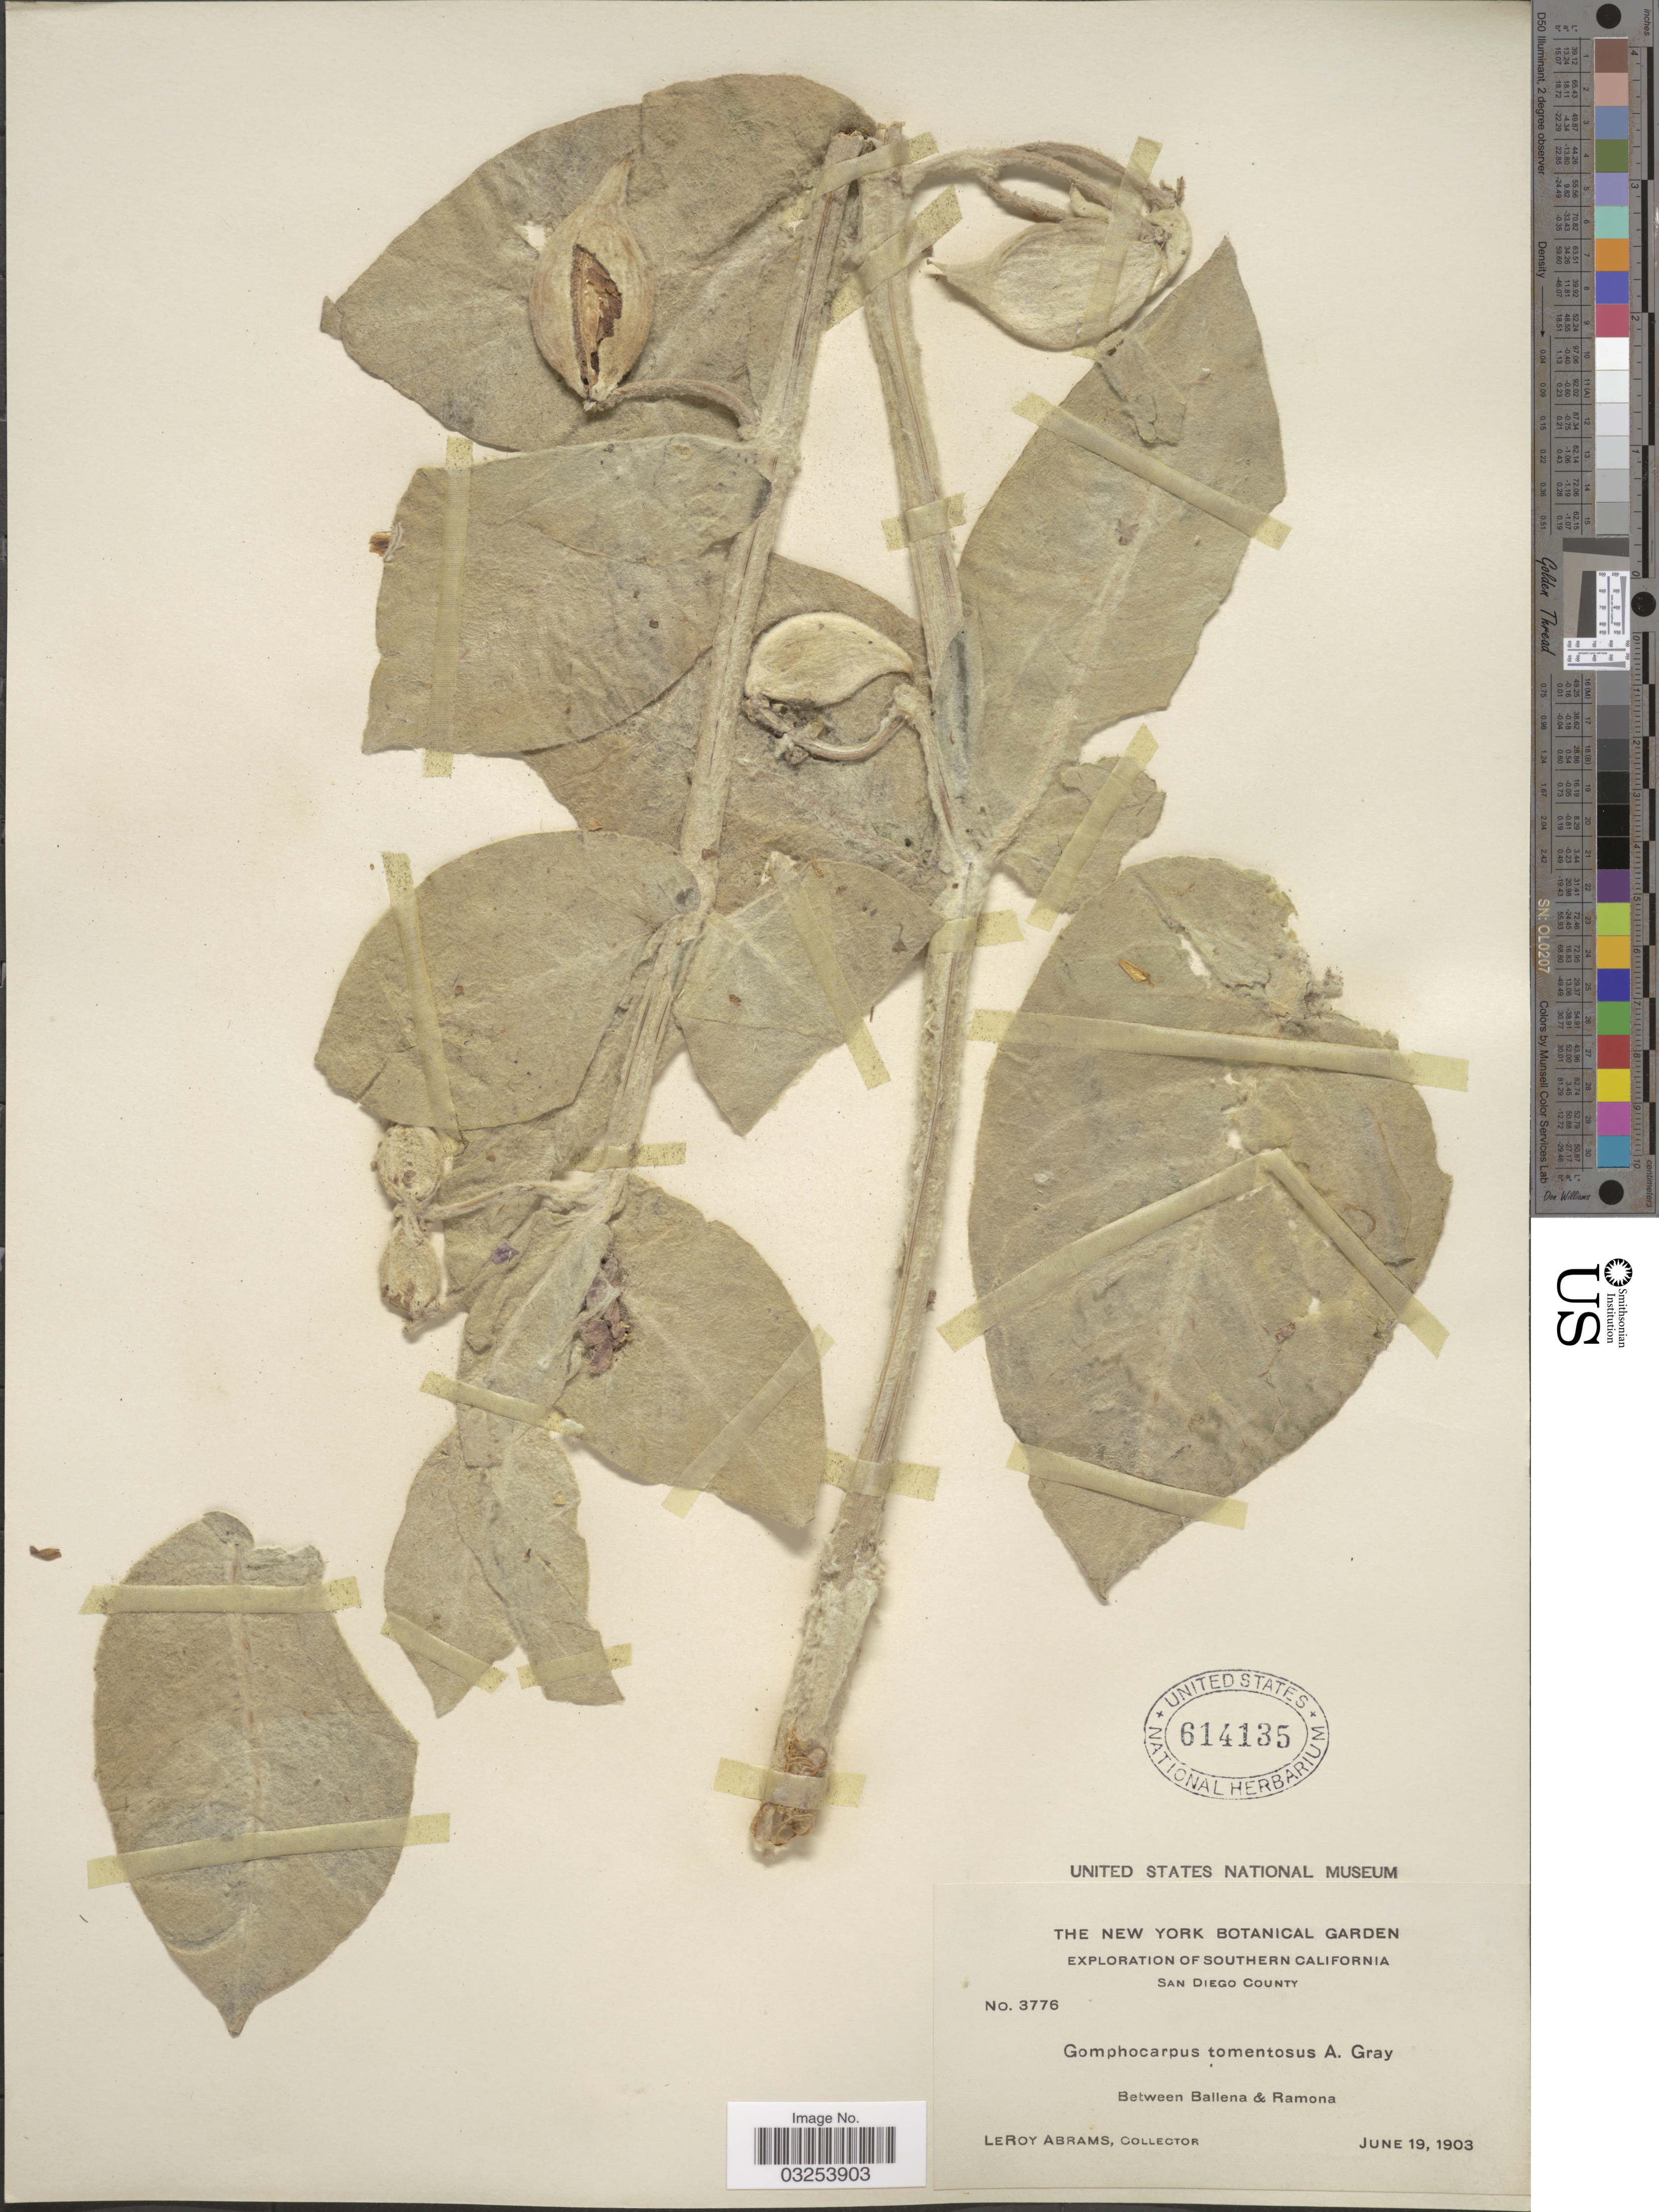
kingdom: Plantae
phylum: Tracheophyta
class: Magnoliopsida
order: Gentianales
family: Apocynaceae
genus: Asclepias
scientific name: Asclepias californica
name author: Greene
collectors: L. Abrams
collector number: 3776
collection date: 1903-06-19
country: United States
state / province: California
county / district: San Diego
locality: Southern California. San Diego County. Between Ballena & Ramona.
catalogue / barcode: US 614135